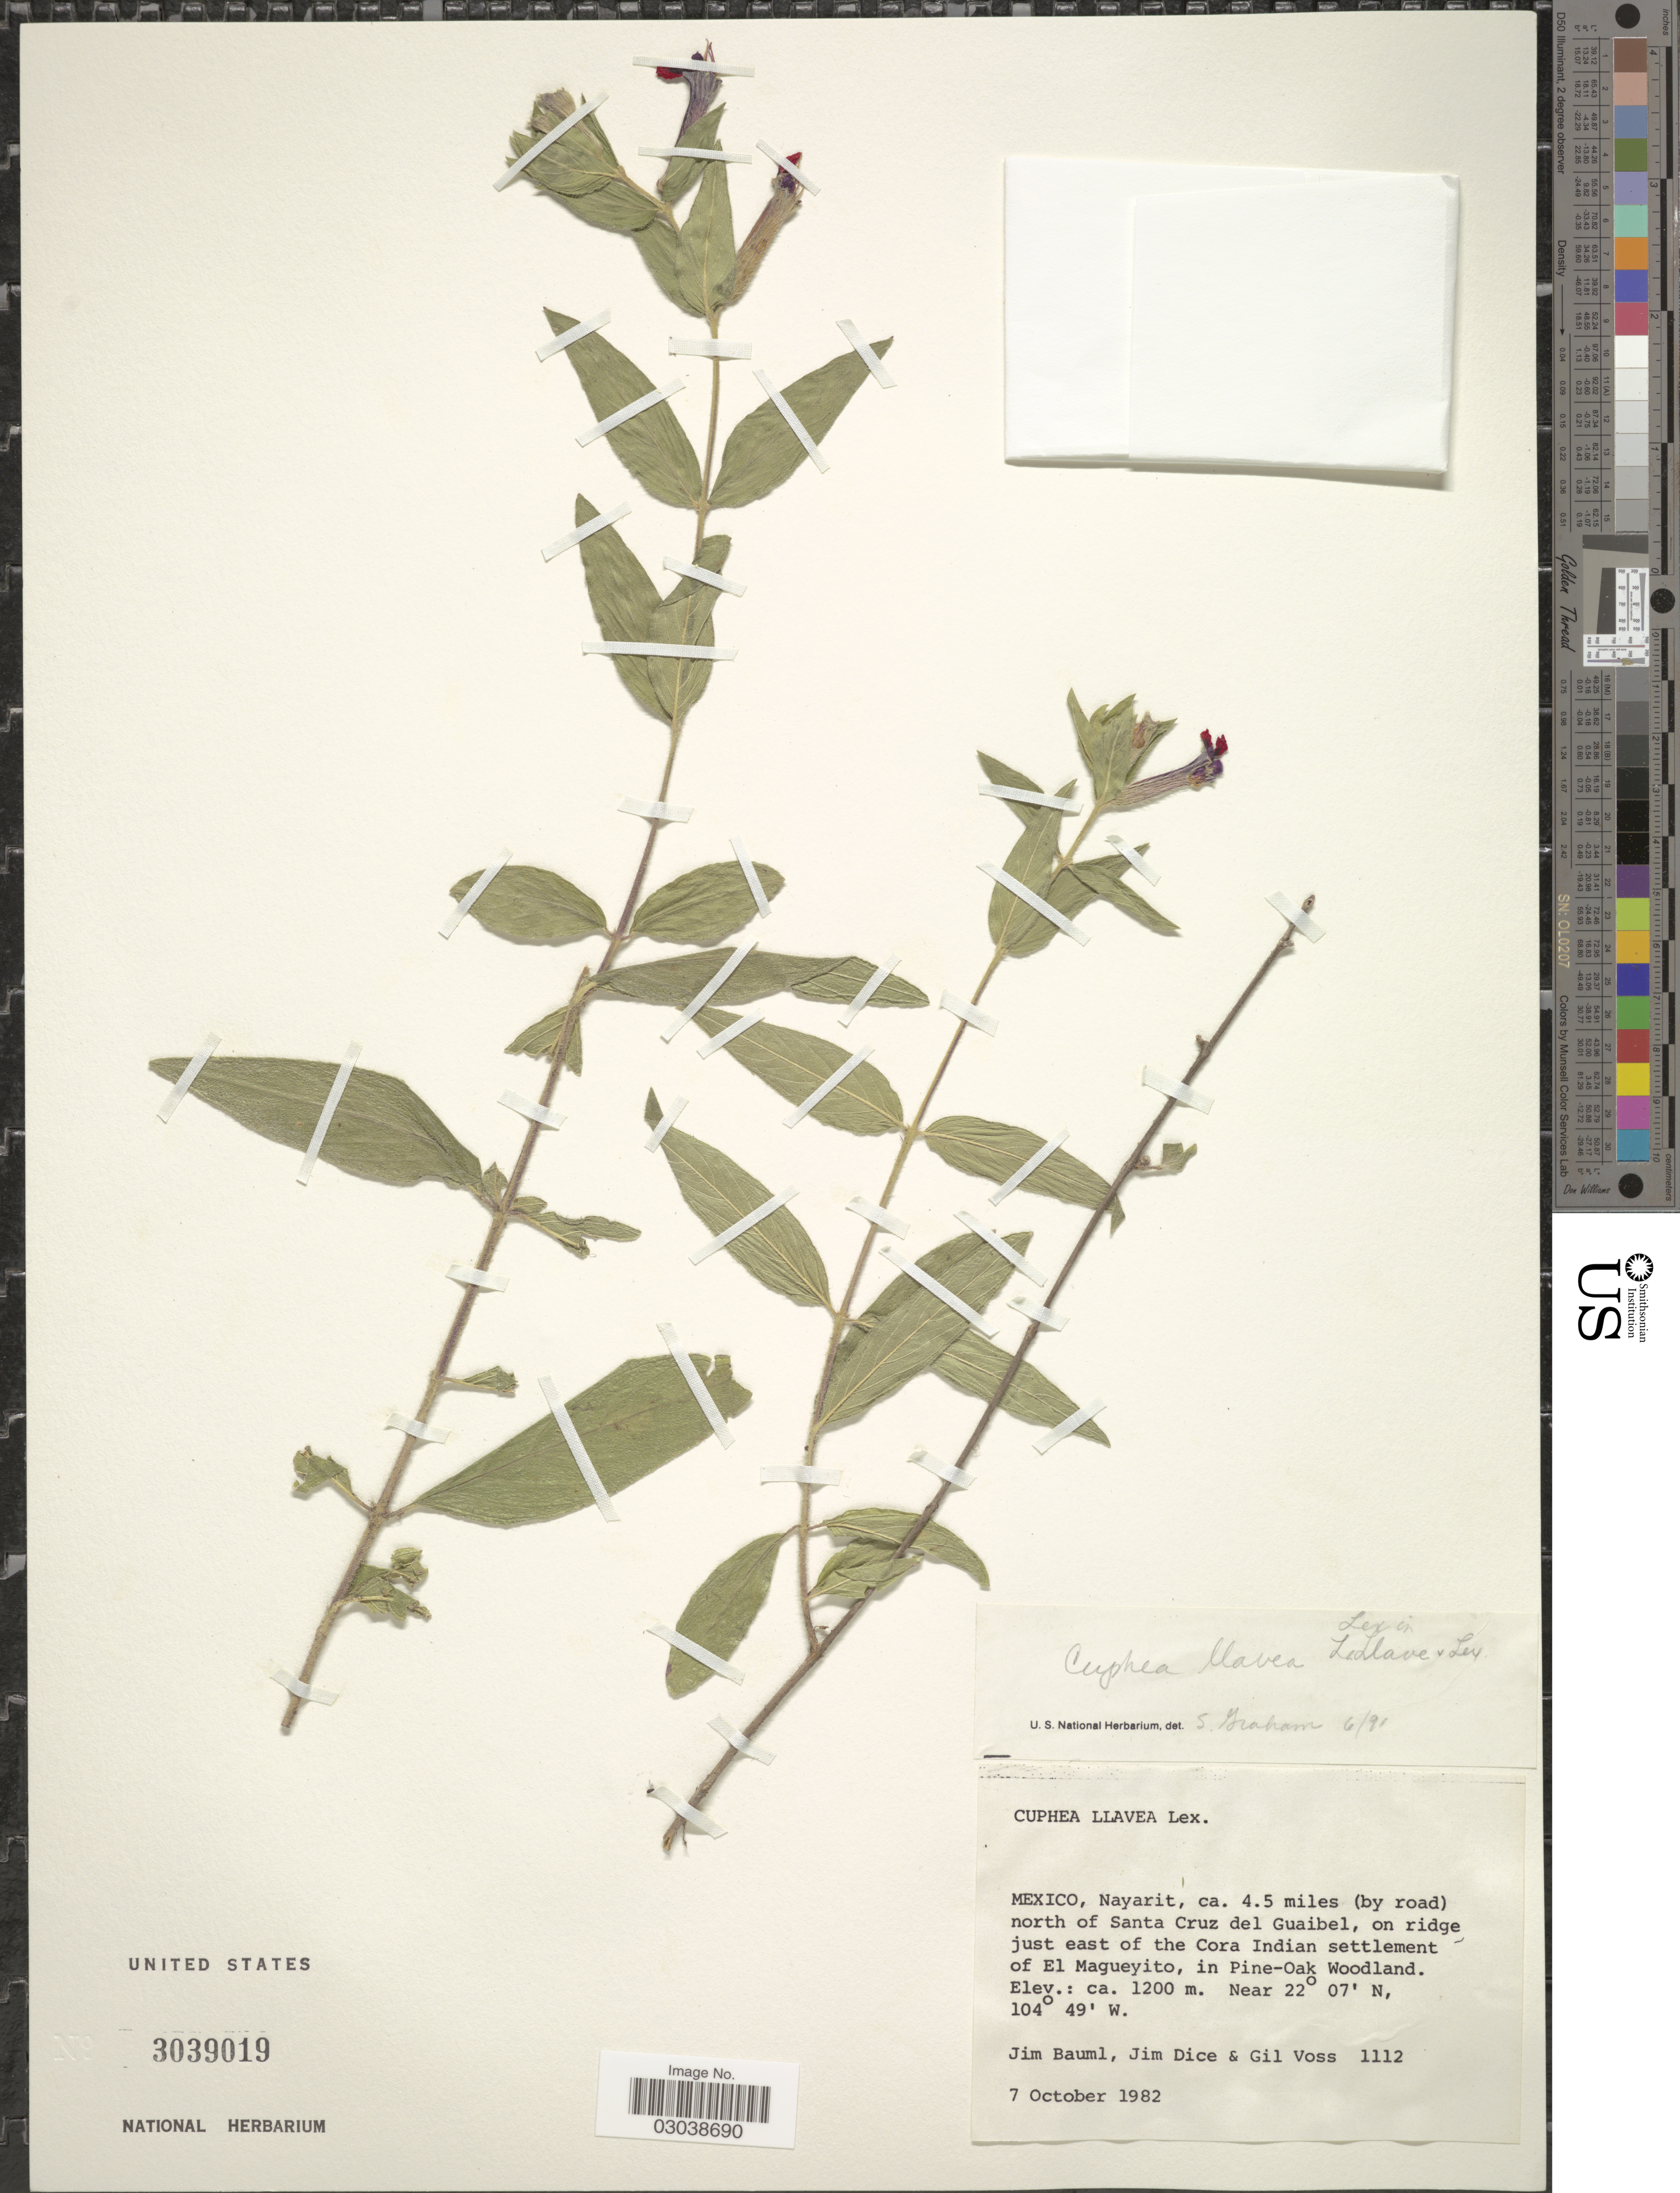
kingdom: Plantae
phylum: Tracheophyta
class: Magnoliopsida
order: Myrtales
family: Lythraceae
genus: Cuphea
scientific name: Cuphea llavea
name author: Lex.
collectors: J. Bauml, J. Dice & G. Voss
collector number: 1112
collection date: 1982-10-07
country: Mexico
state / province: Nayarit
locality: Ca. 4.5 miles (by road) north of Santa Cruz del Guaibel, on ridge just east of the Cora Indian settlement of El Magueyito, in Pine-Oak Woodland.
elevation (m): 1200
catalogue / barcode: US 3039019